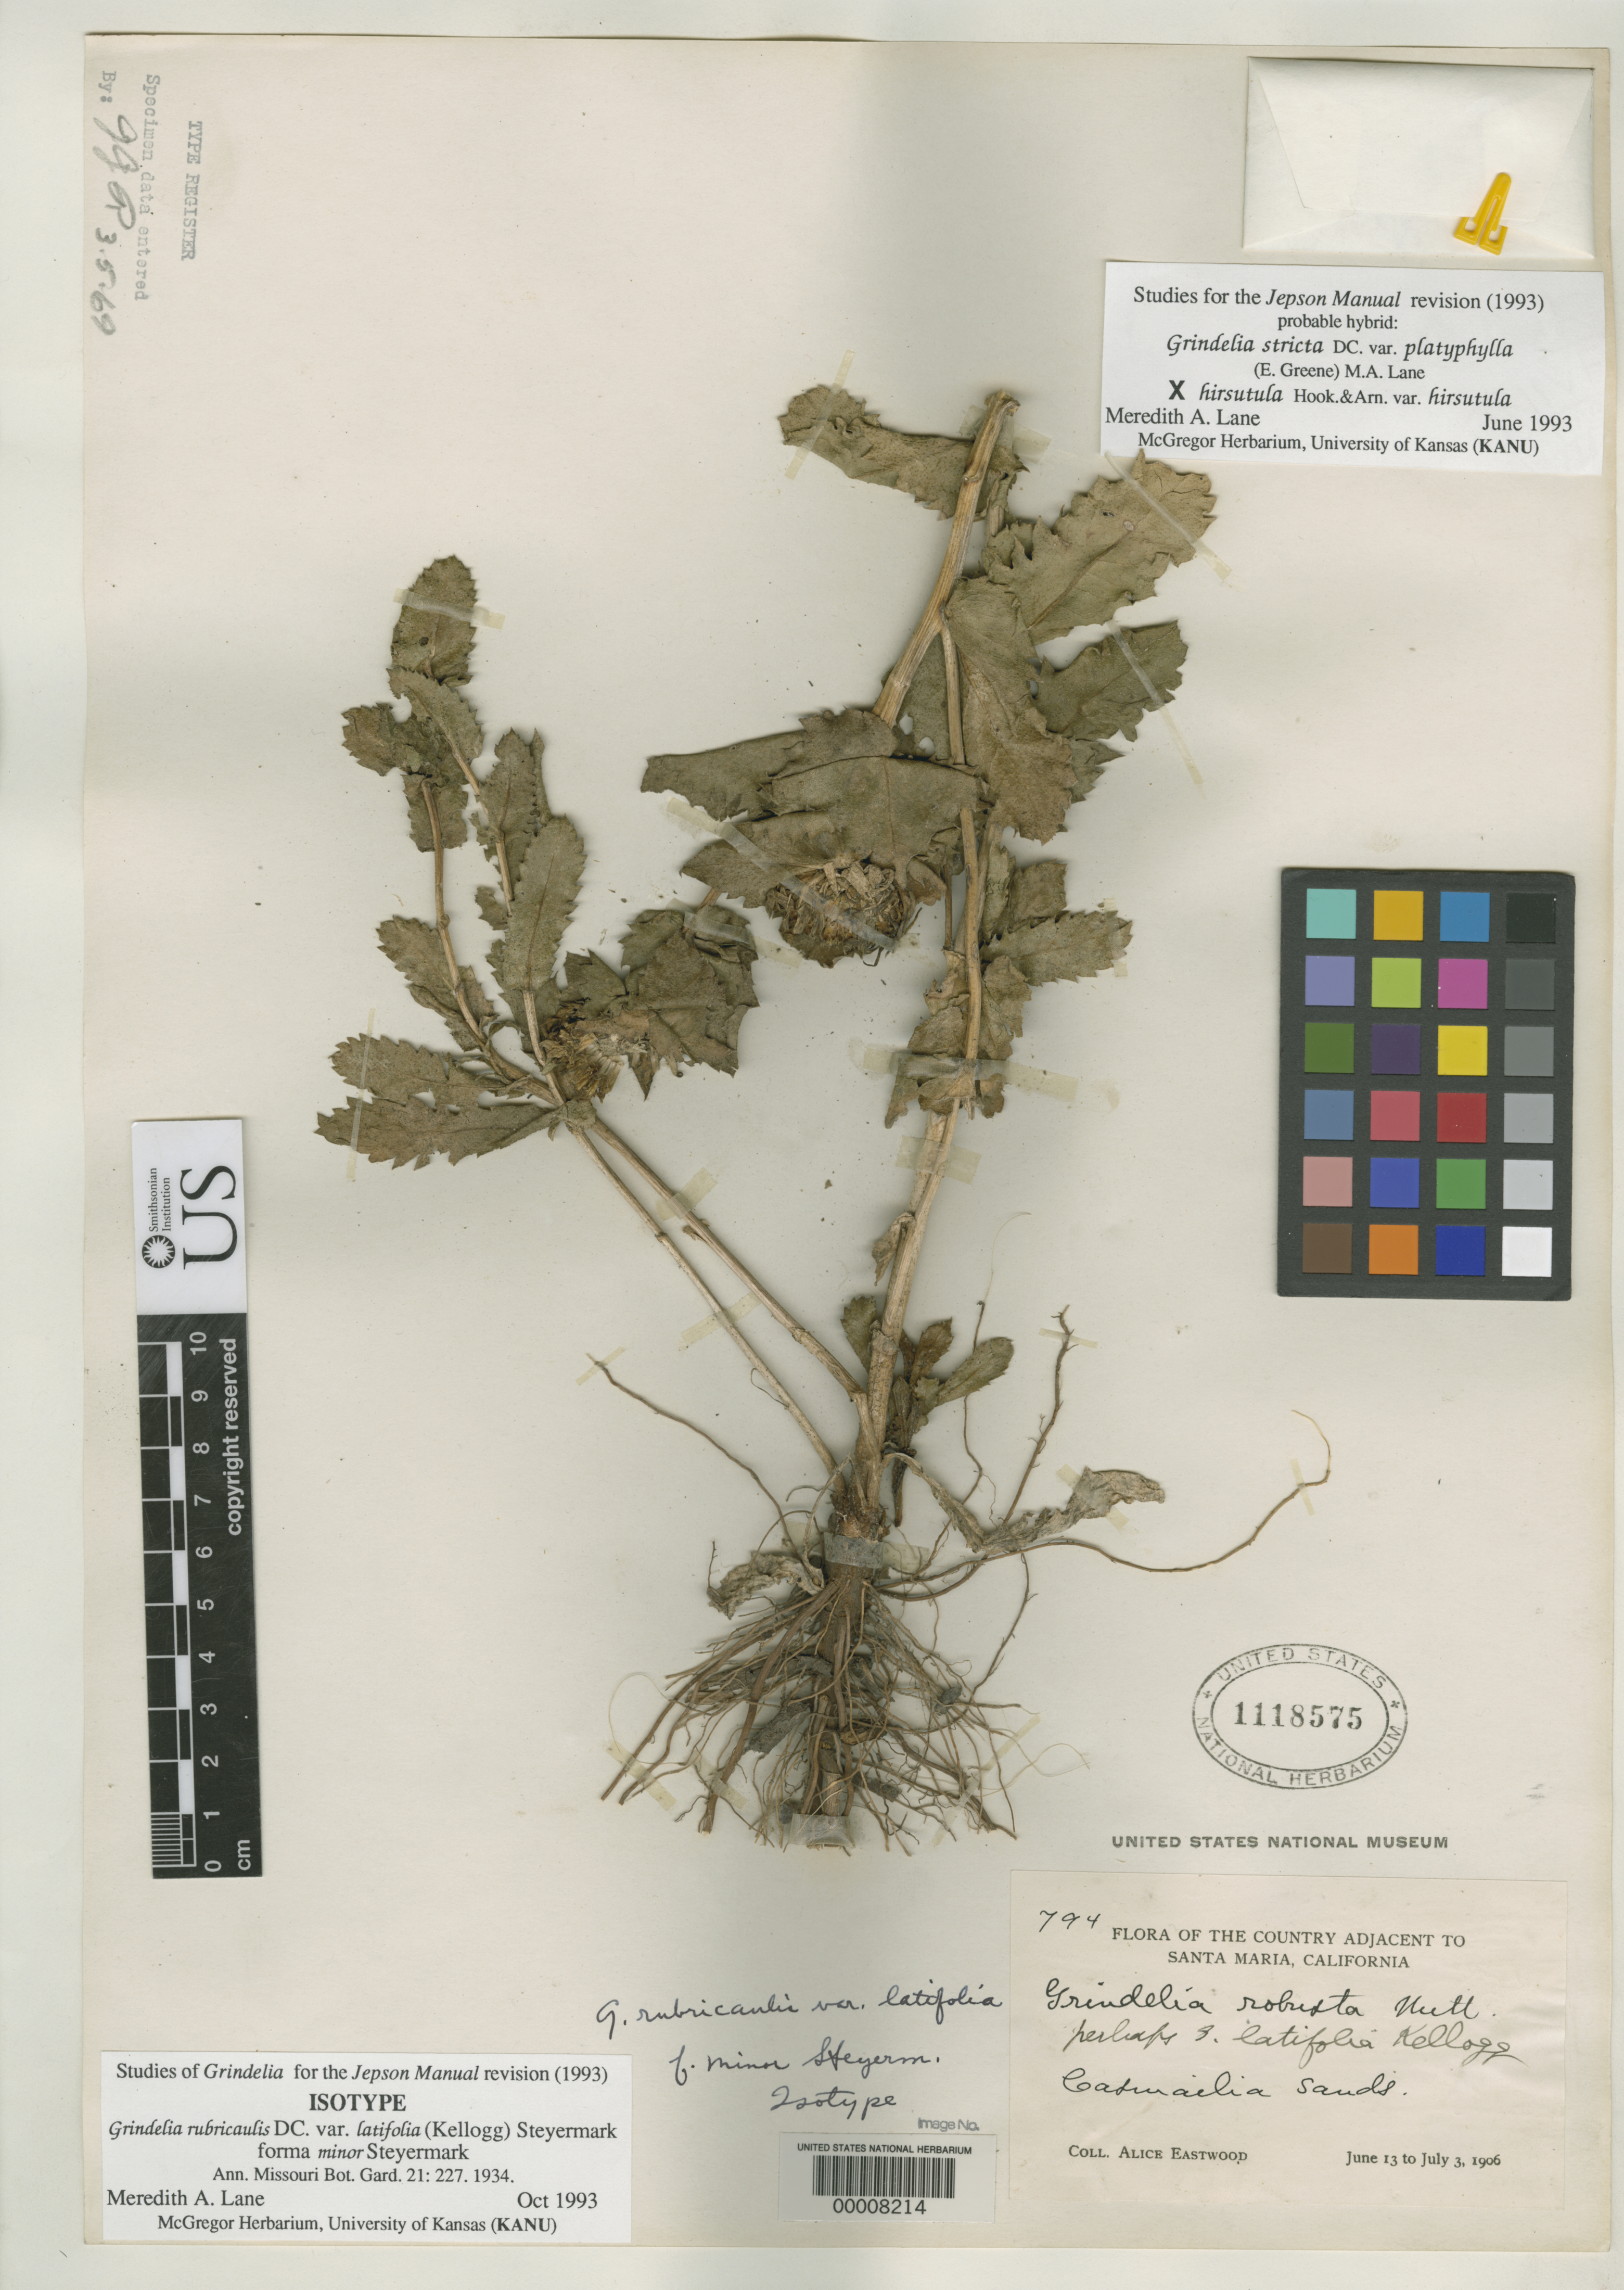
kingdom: Plantae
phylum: Tracheophyta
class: Magnoliopsida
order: Asterales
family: Asteraceae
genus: Grindelia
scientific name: Grindelia rubricaulis f. minor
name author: Steyerm.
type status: Isotype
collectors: A. Eastwood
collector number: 794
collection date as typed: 13 Jun 1906 to 03 Jul 1906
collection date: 1906-06-13/1906-07-03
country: United States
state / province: California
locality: Country adjacent to Santa Maria.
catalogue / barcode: US 118575